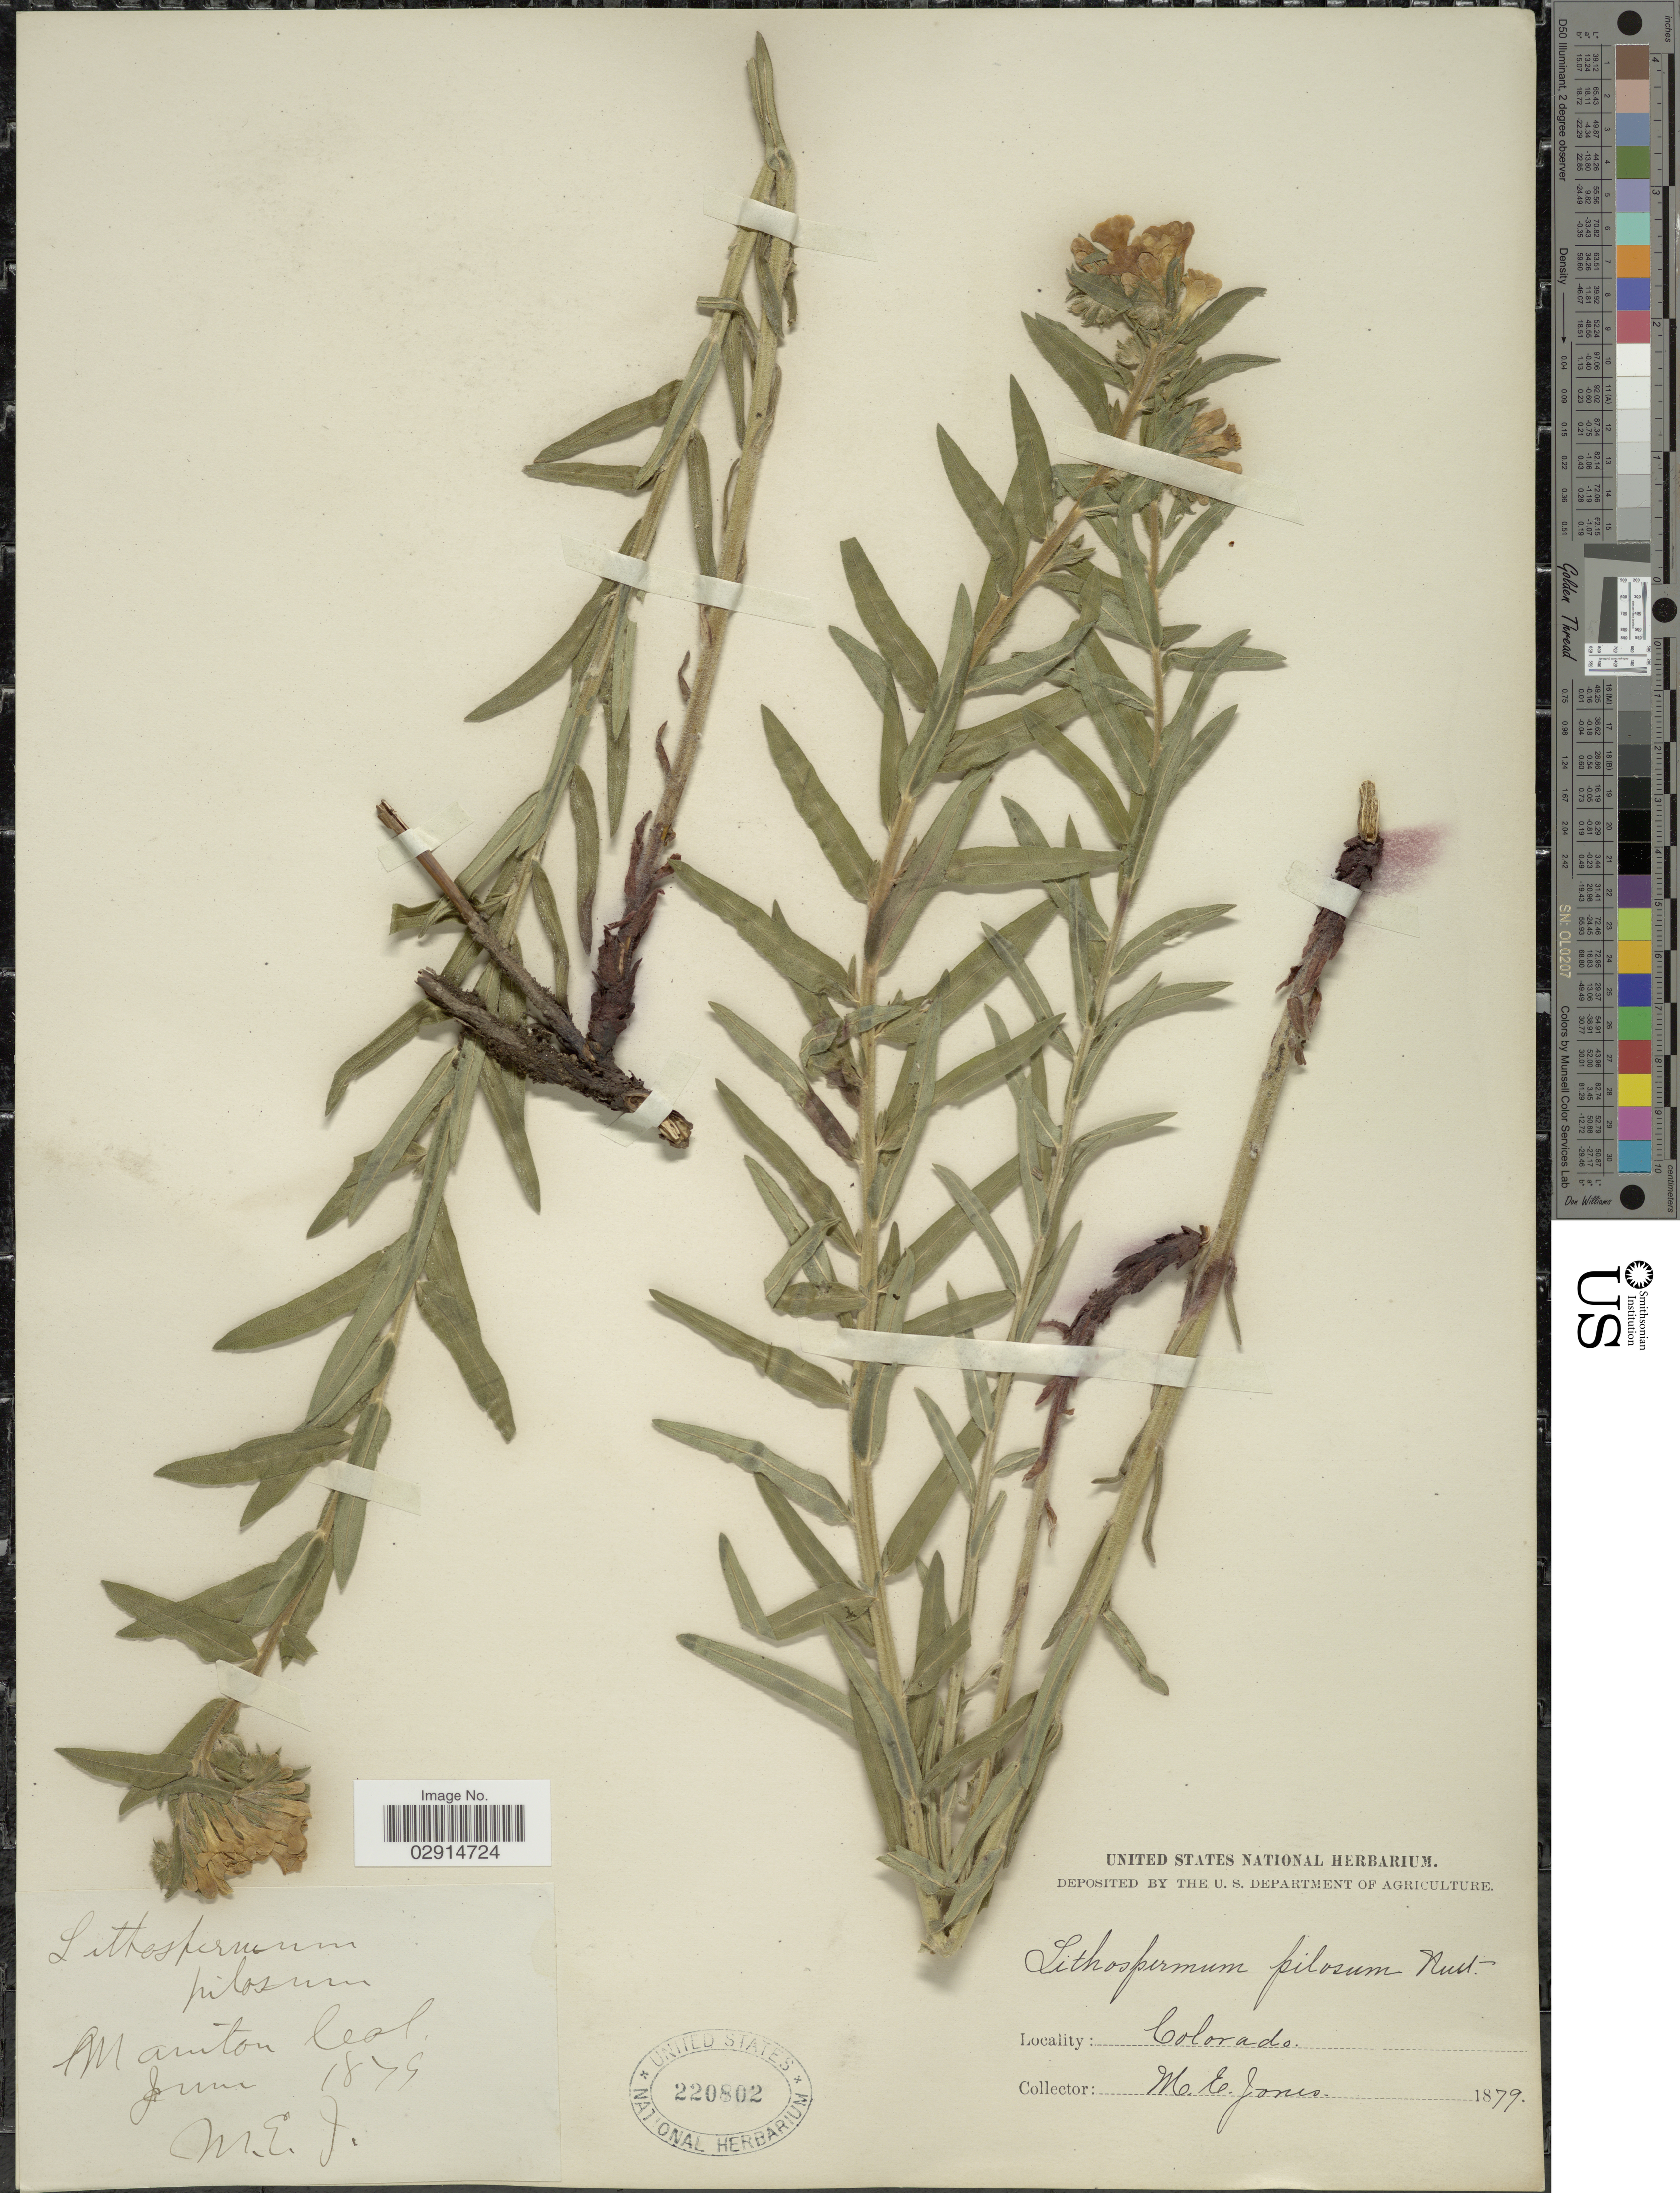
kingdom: Plantae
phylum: Tracheophyta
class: Magnoliopsida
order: Boraginales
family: Boraginaceae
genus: Lithospermum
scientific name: Lithospermum ruderale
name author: Douglas ex Lehm.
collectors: M. E. Jones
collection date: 1879-06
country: United States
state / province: Colorado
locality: Manitou.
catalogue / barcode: US 220802